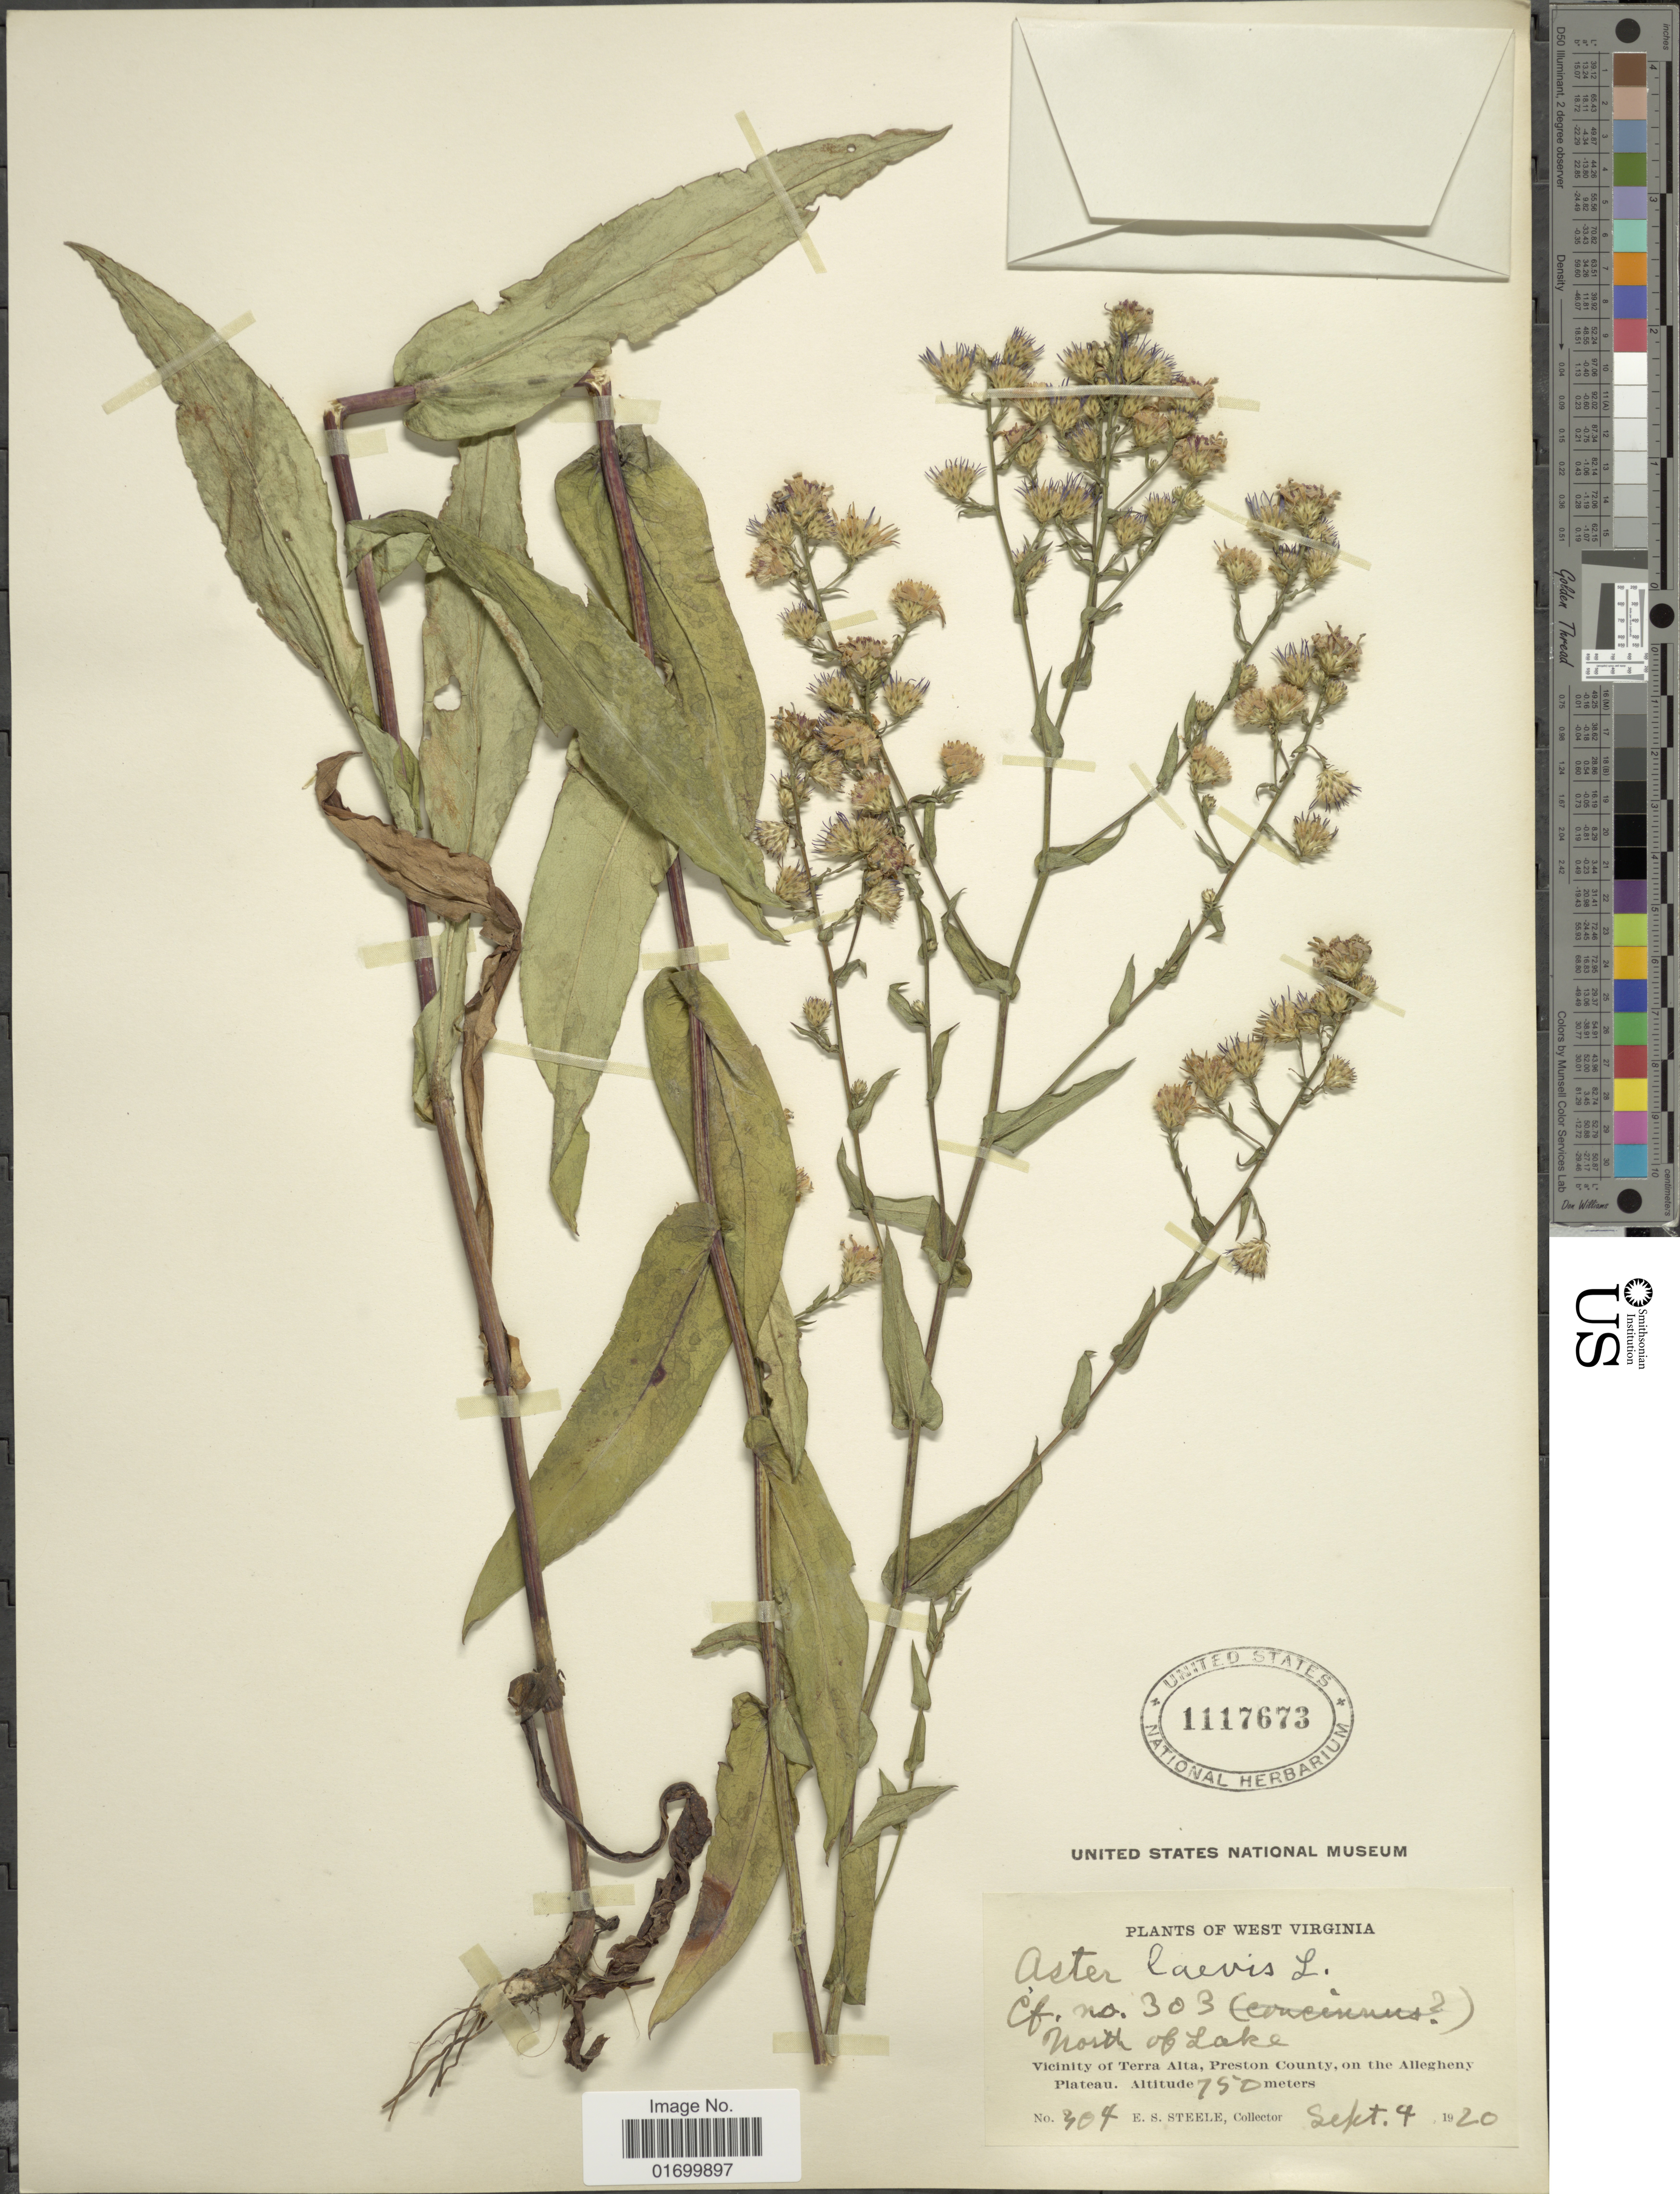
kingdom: Plantae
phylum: Tracheophyta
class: Magnoliopsida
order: Asterales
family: Asteraceae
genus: Symphyotrichum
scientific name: Symphyotrichum laeve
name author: (L.) Á. Löve & D. Löve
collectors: E. Steele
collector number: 304*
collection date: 1920-09-04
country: United States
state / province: West Virginia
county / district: Preston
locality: North of Lake. Vicinity of Terra Alta, Preston County, on the Allegheny Plateau.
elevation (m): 750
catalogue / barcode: US 1117673